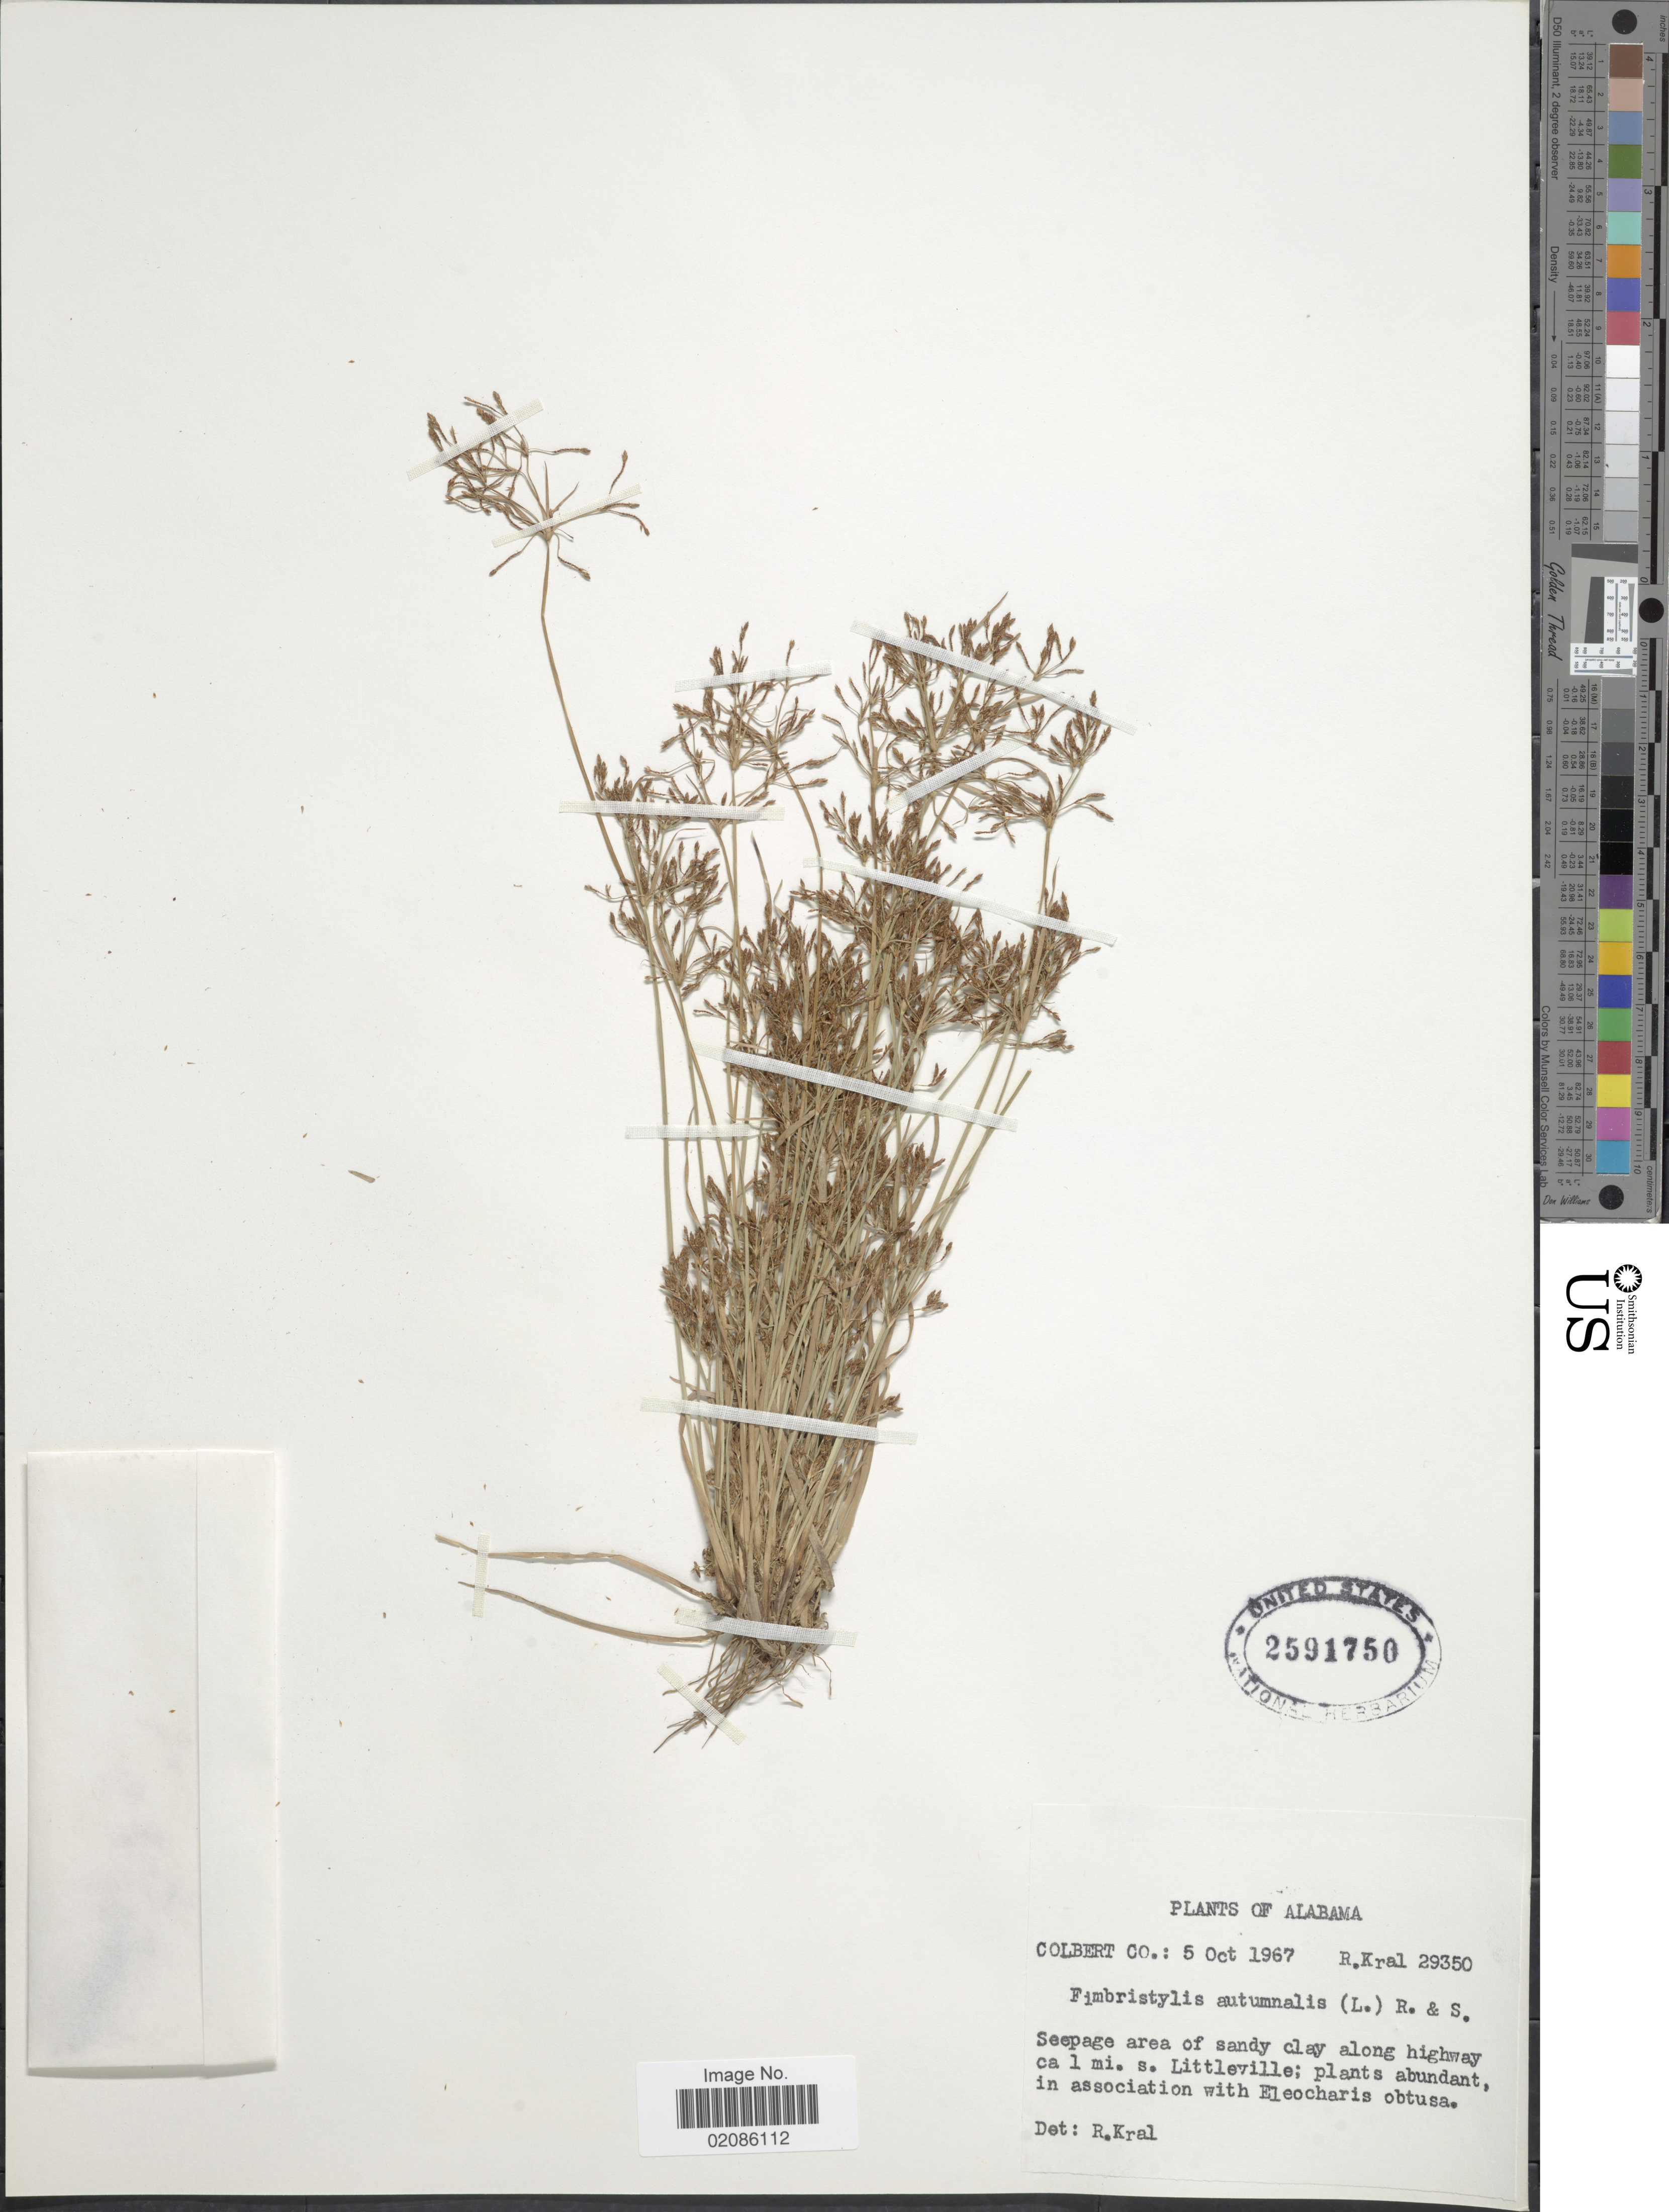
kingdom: Plantae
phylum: Tracheophyta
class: Liliopsida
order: Poales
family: Cyperaceae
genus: Fimbristylis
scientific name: Fimbristylis autumnalis (L.) Roem. & Schult.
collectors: R. Kral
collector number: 29350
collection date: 1967-10-05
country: United States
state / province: Alabama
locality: Colbert Co. Seepage area of sandy clay along highway ca 1 mi. s. Littleville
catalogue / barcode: US 2591750